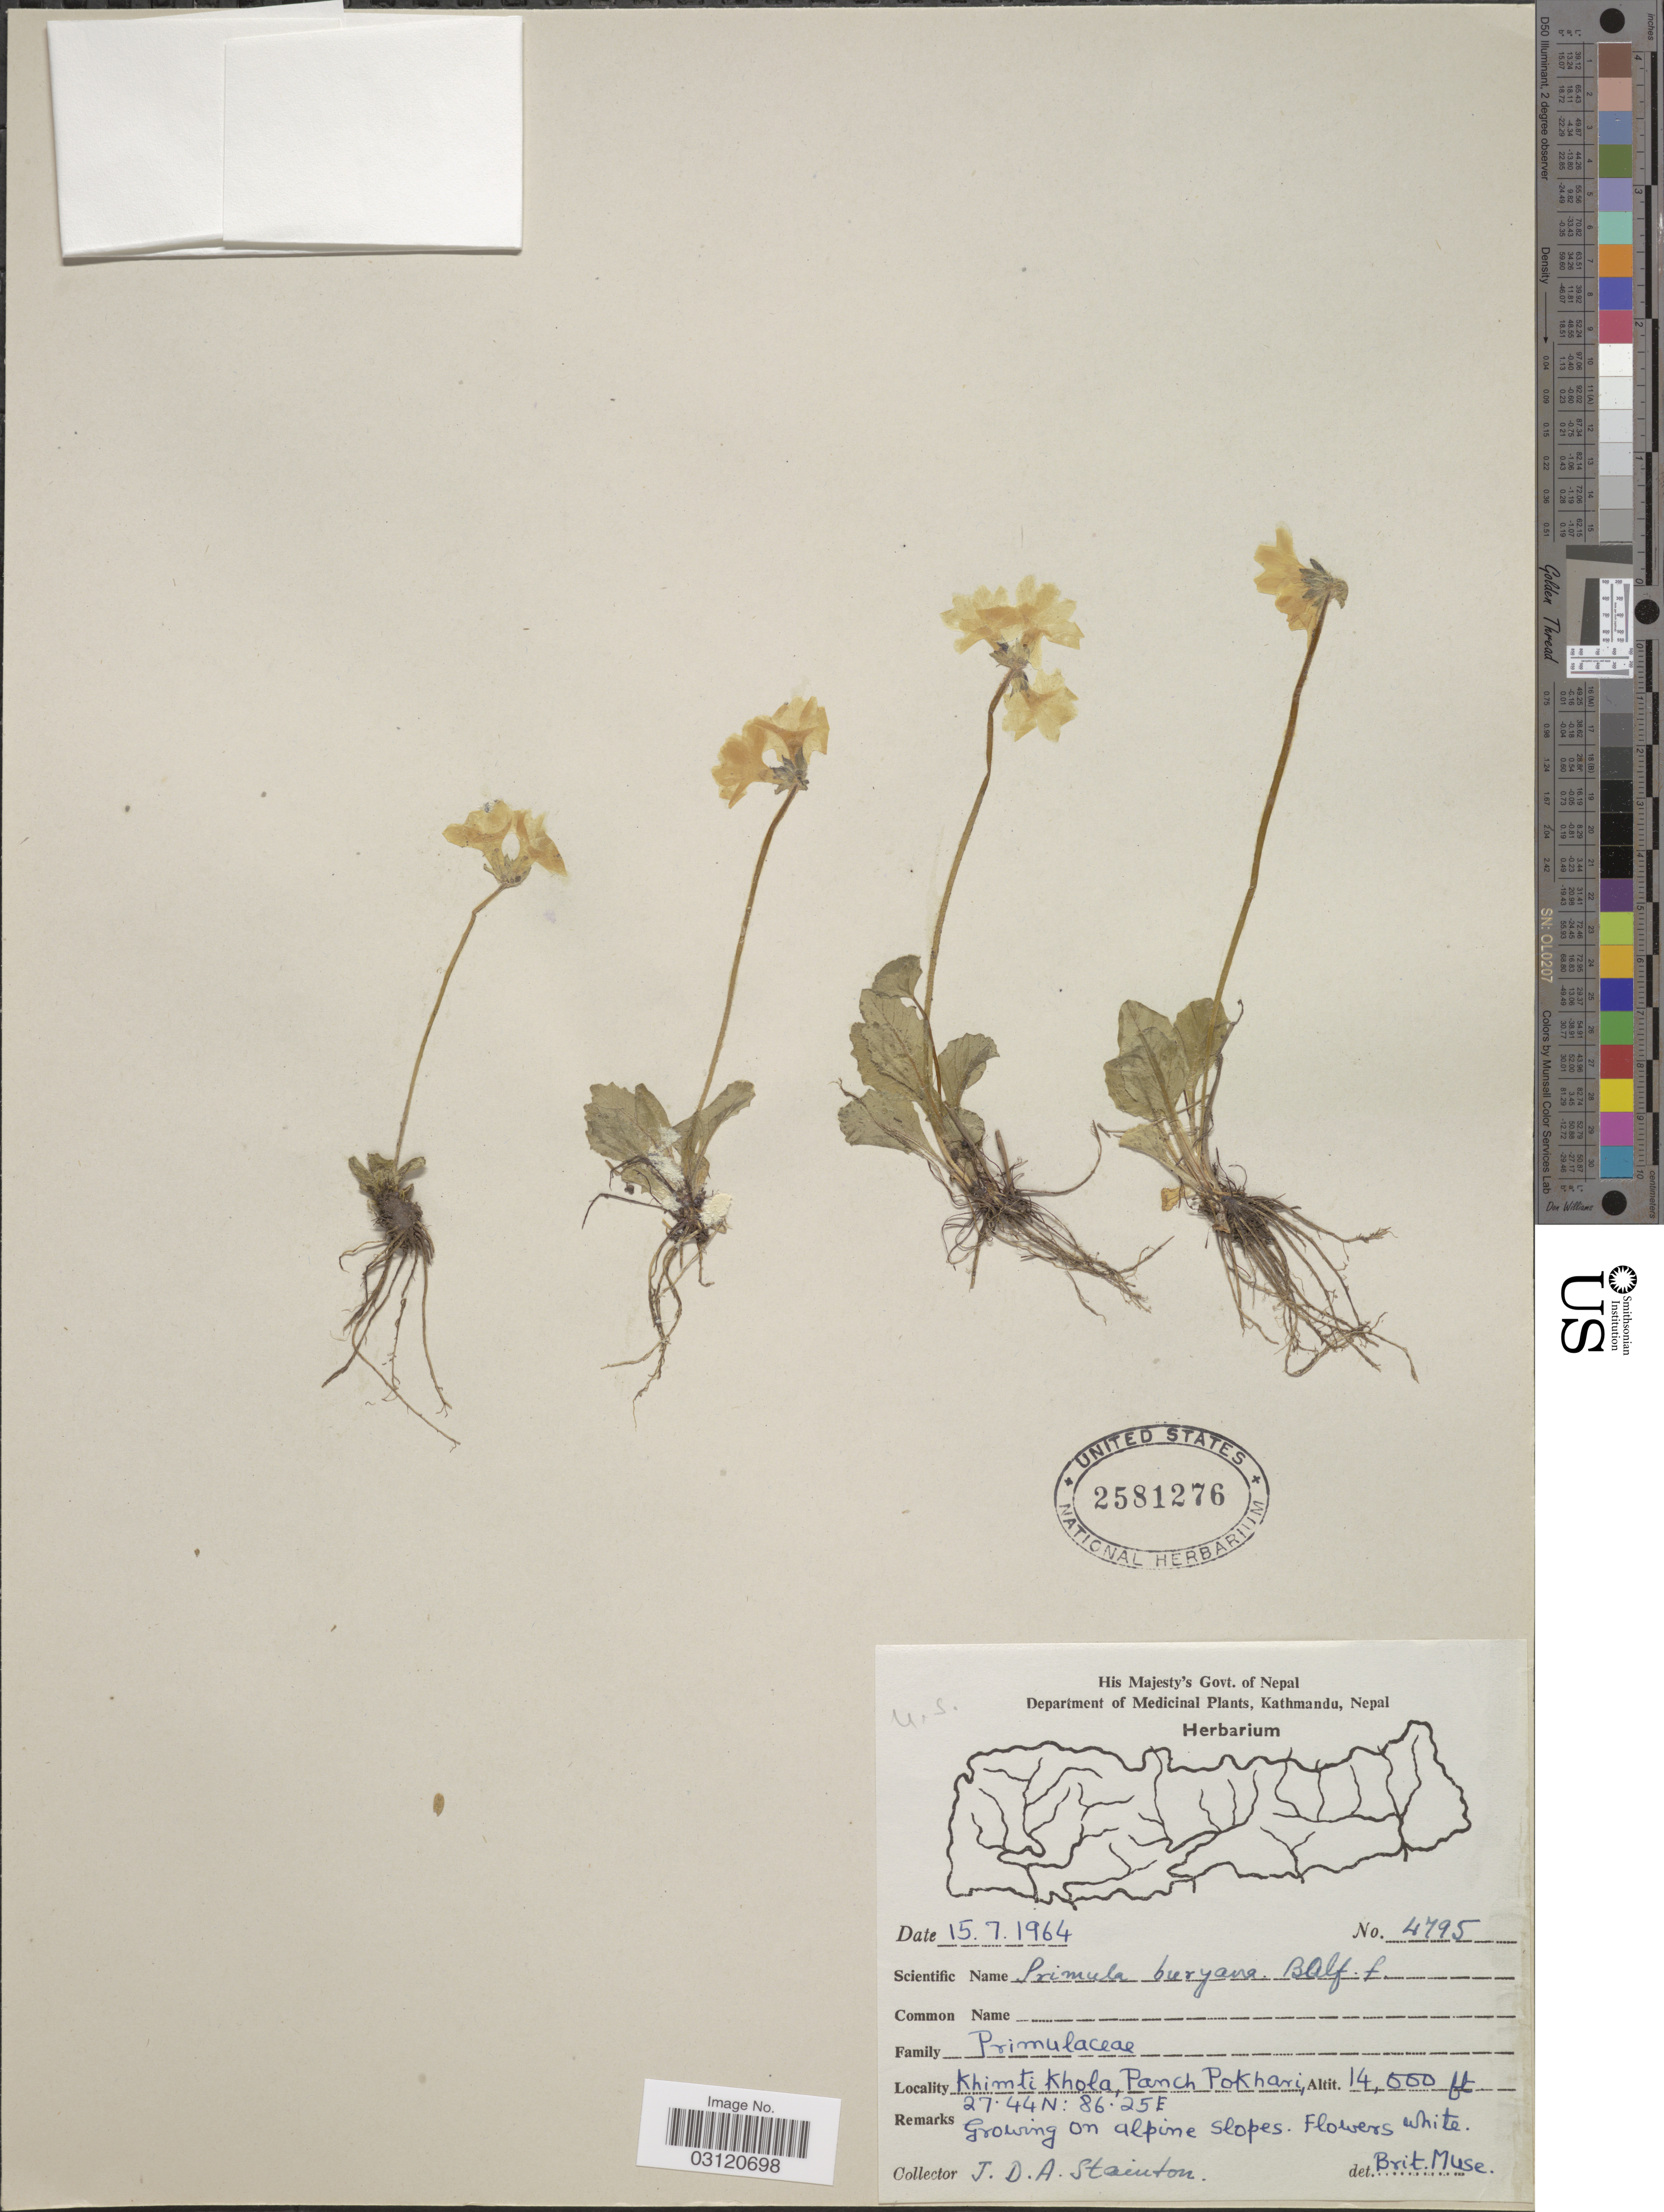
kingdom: Plantae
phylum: Tracheophyta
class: Magnoliopsida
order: Ericales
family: Primulaceae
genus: Primula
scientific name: Primula buryana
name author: Balf. f.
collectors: J. Stainton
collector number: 4795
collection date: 1964-07-15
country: Nepal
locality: Khimti Khola, Panch Pokhari.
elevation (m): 4267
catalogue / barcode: US 2581276